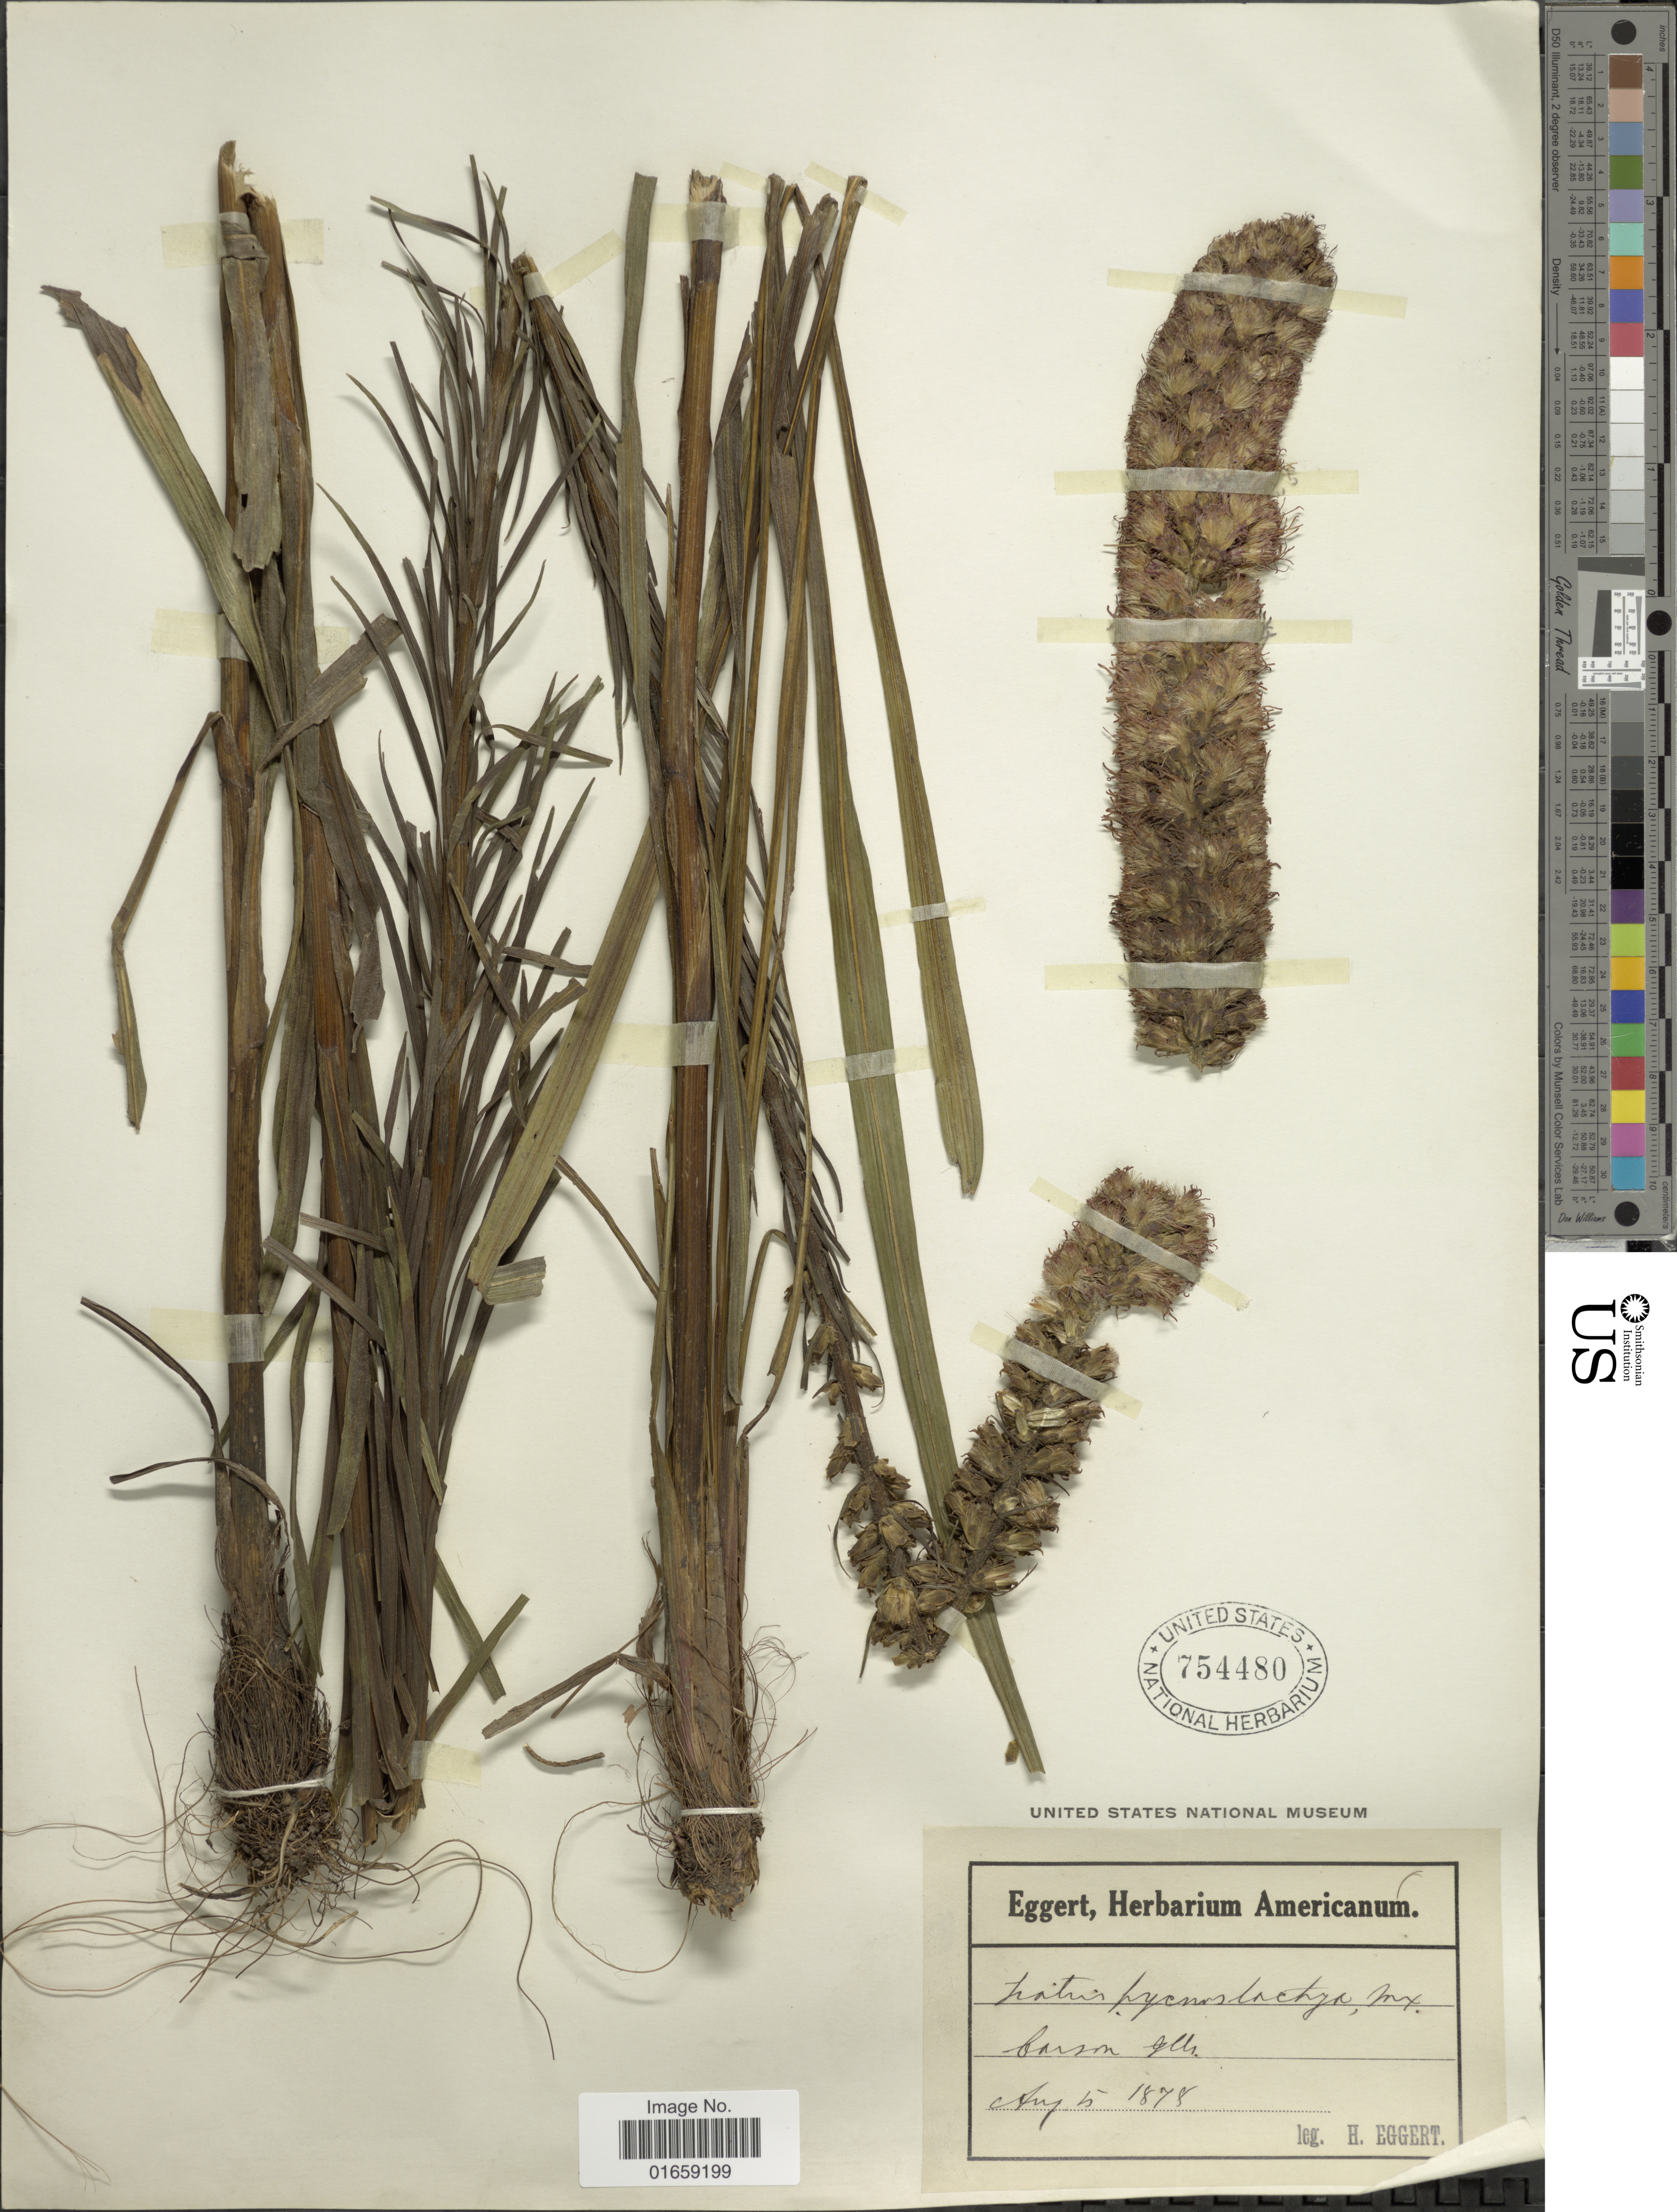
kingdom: Plantae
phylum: Tracheophyta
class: Magnoliopsida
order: Asterales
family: Asteraceae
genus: Liatris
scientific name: Liatris pycnostachya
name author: Michx.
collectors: H. Eggert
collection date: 1878-08-05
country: United States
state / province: Illinois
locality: Basin Ills.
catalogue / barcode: US 754480